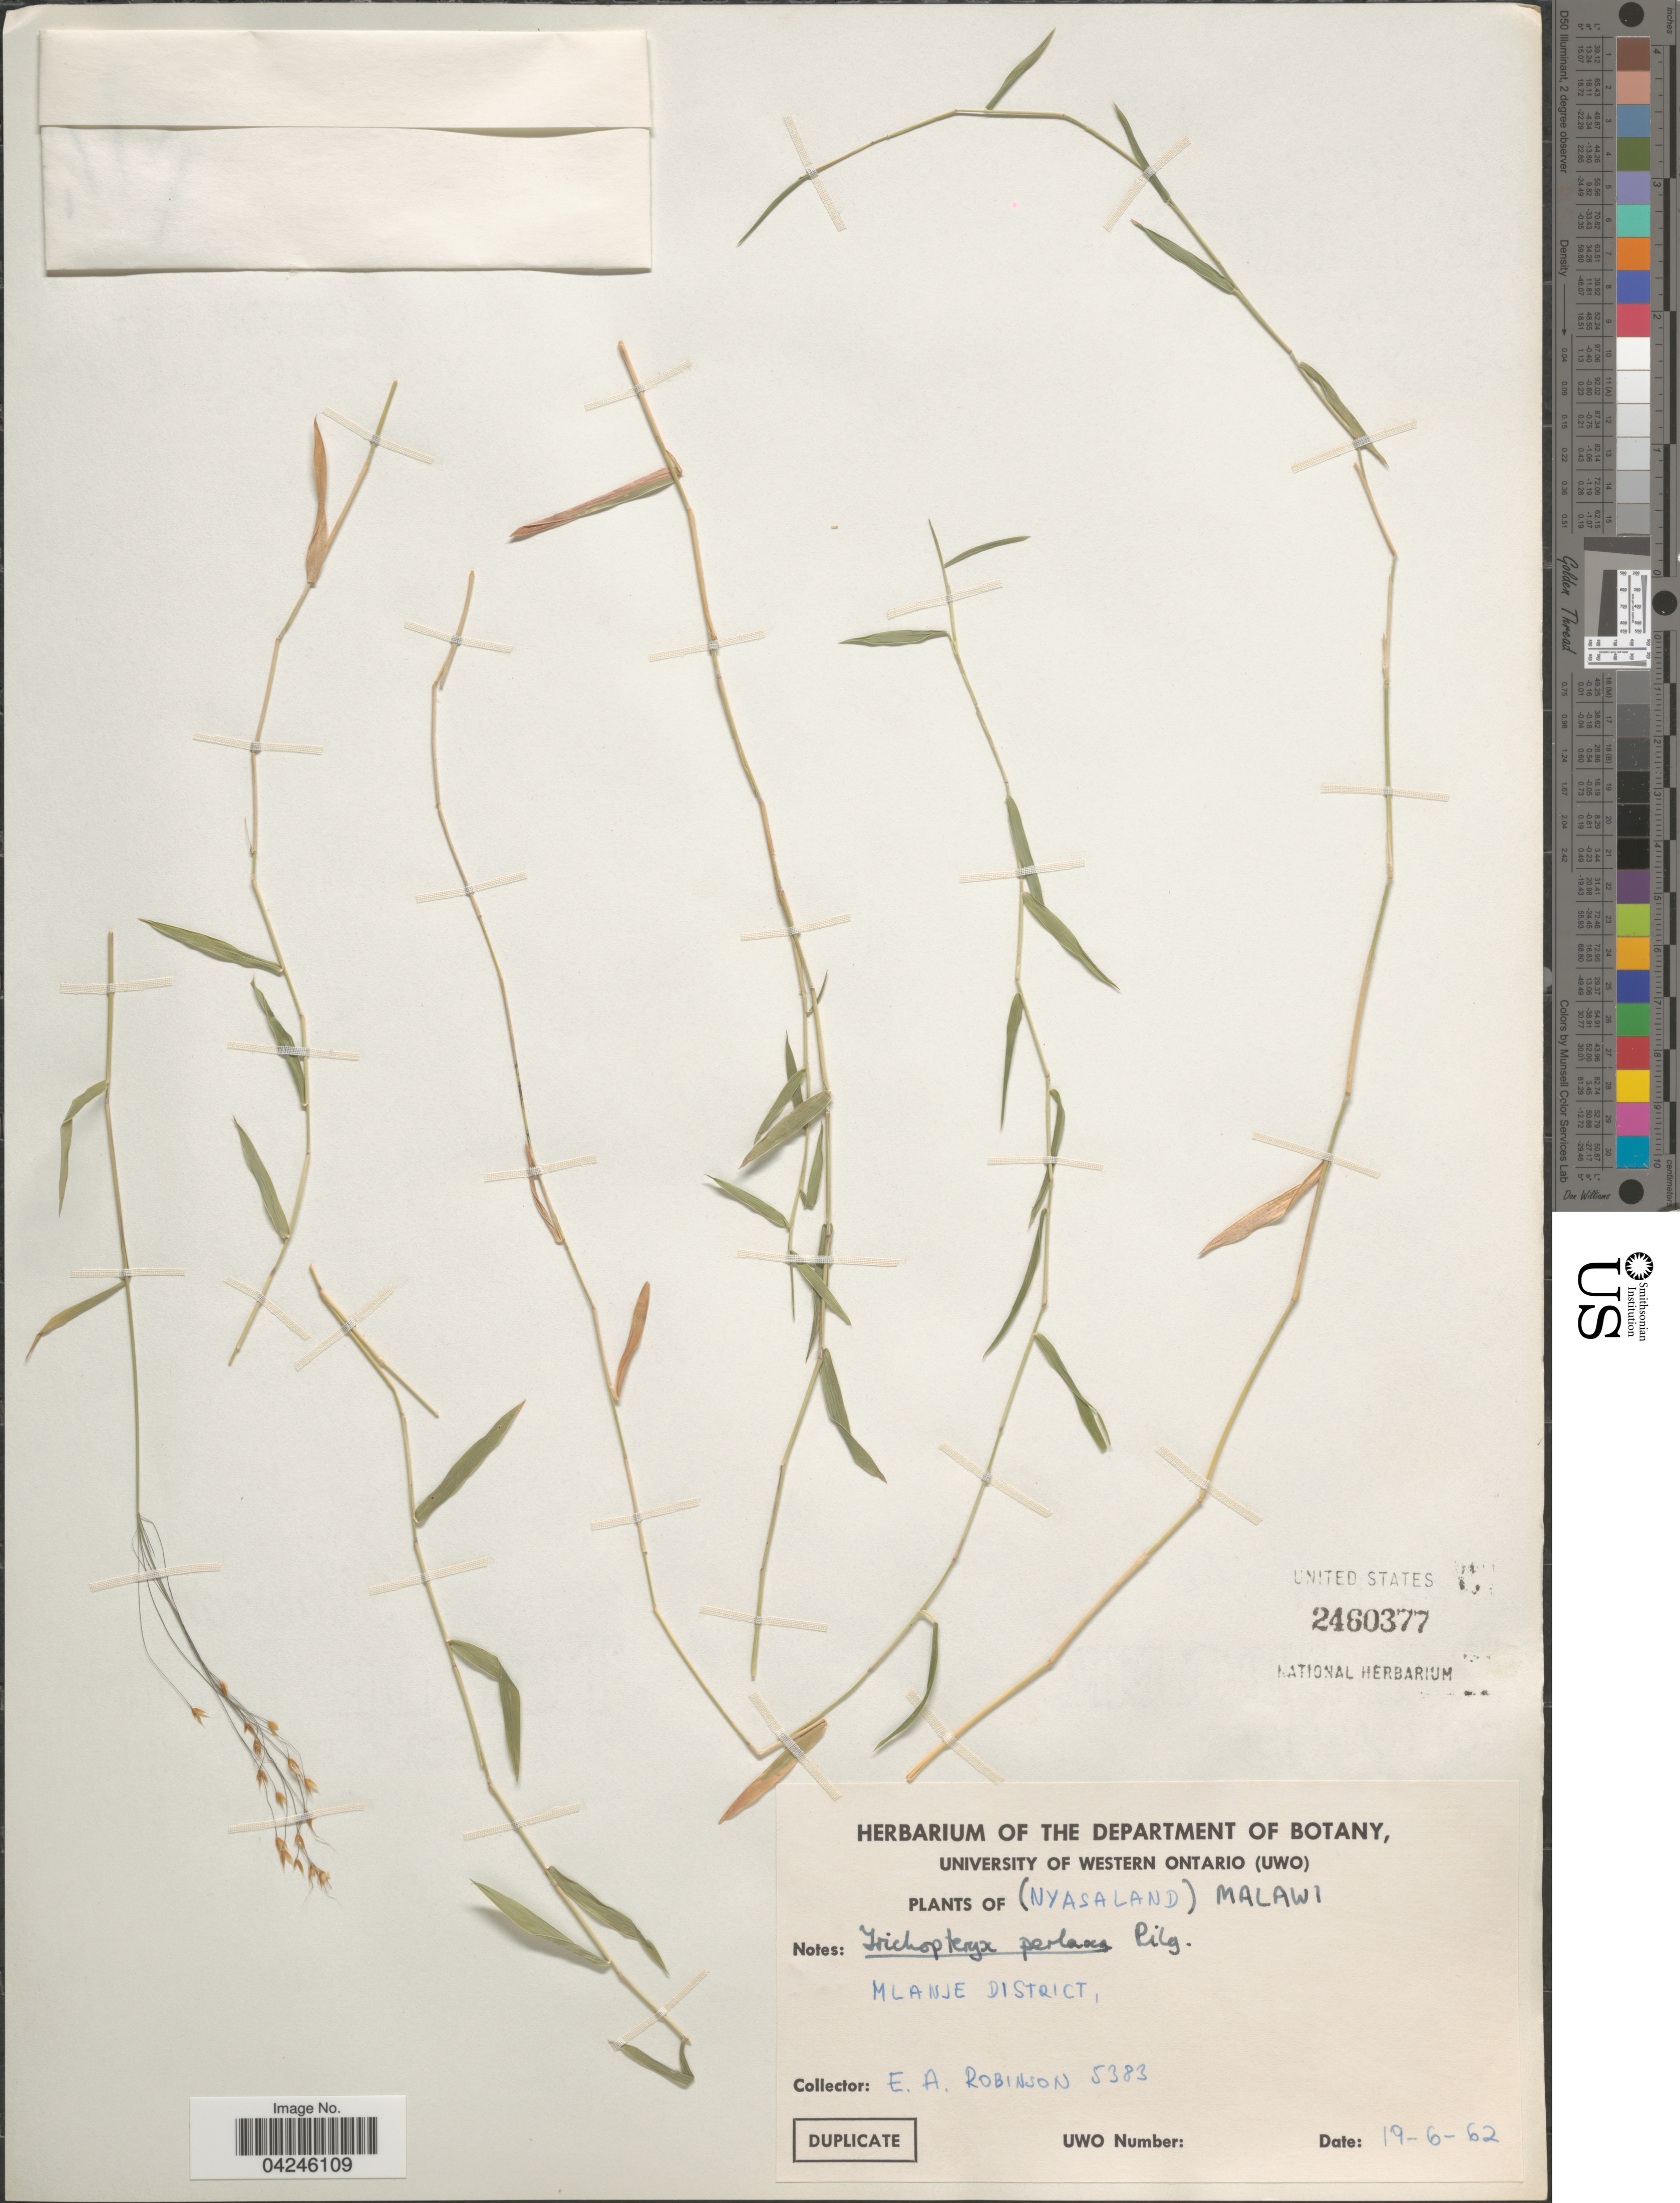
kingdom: Plantae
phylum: Tracheophyta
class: Liliopsida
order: Poales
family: Poaceae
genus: Trichopteryx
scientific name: Trichopteryx dregeana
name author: Nees ex Lindl.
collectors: E. A. Robinson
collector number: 5383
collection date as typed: Transcribed d/m/y: 19/6/62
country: Malawi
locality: (Nyasaland). Mlanje District.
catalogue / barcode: US 2460377